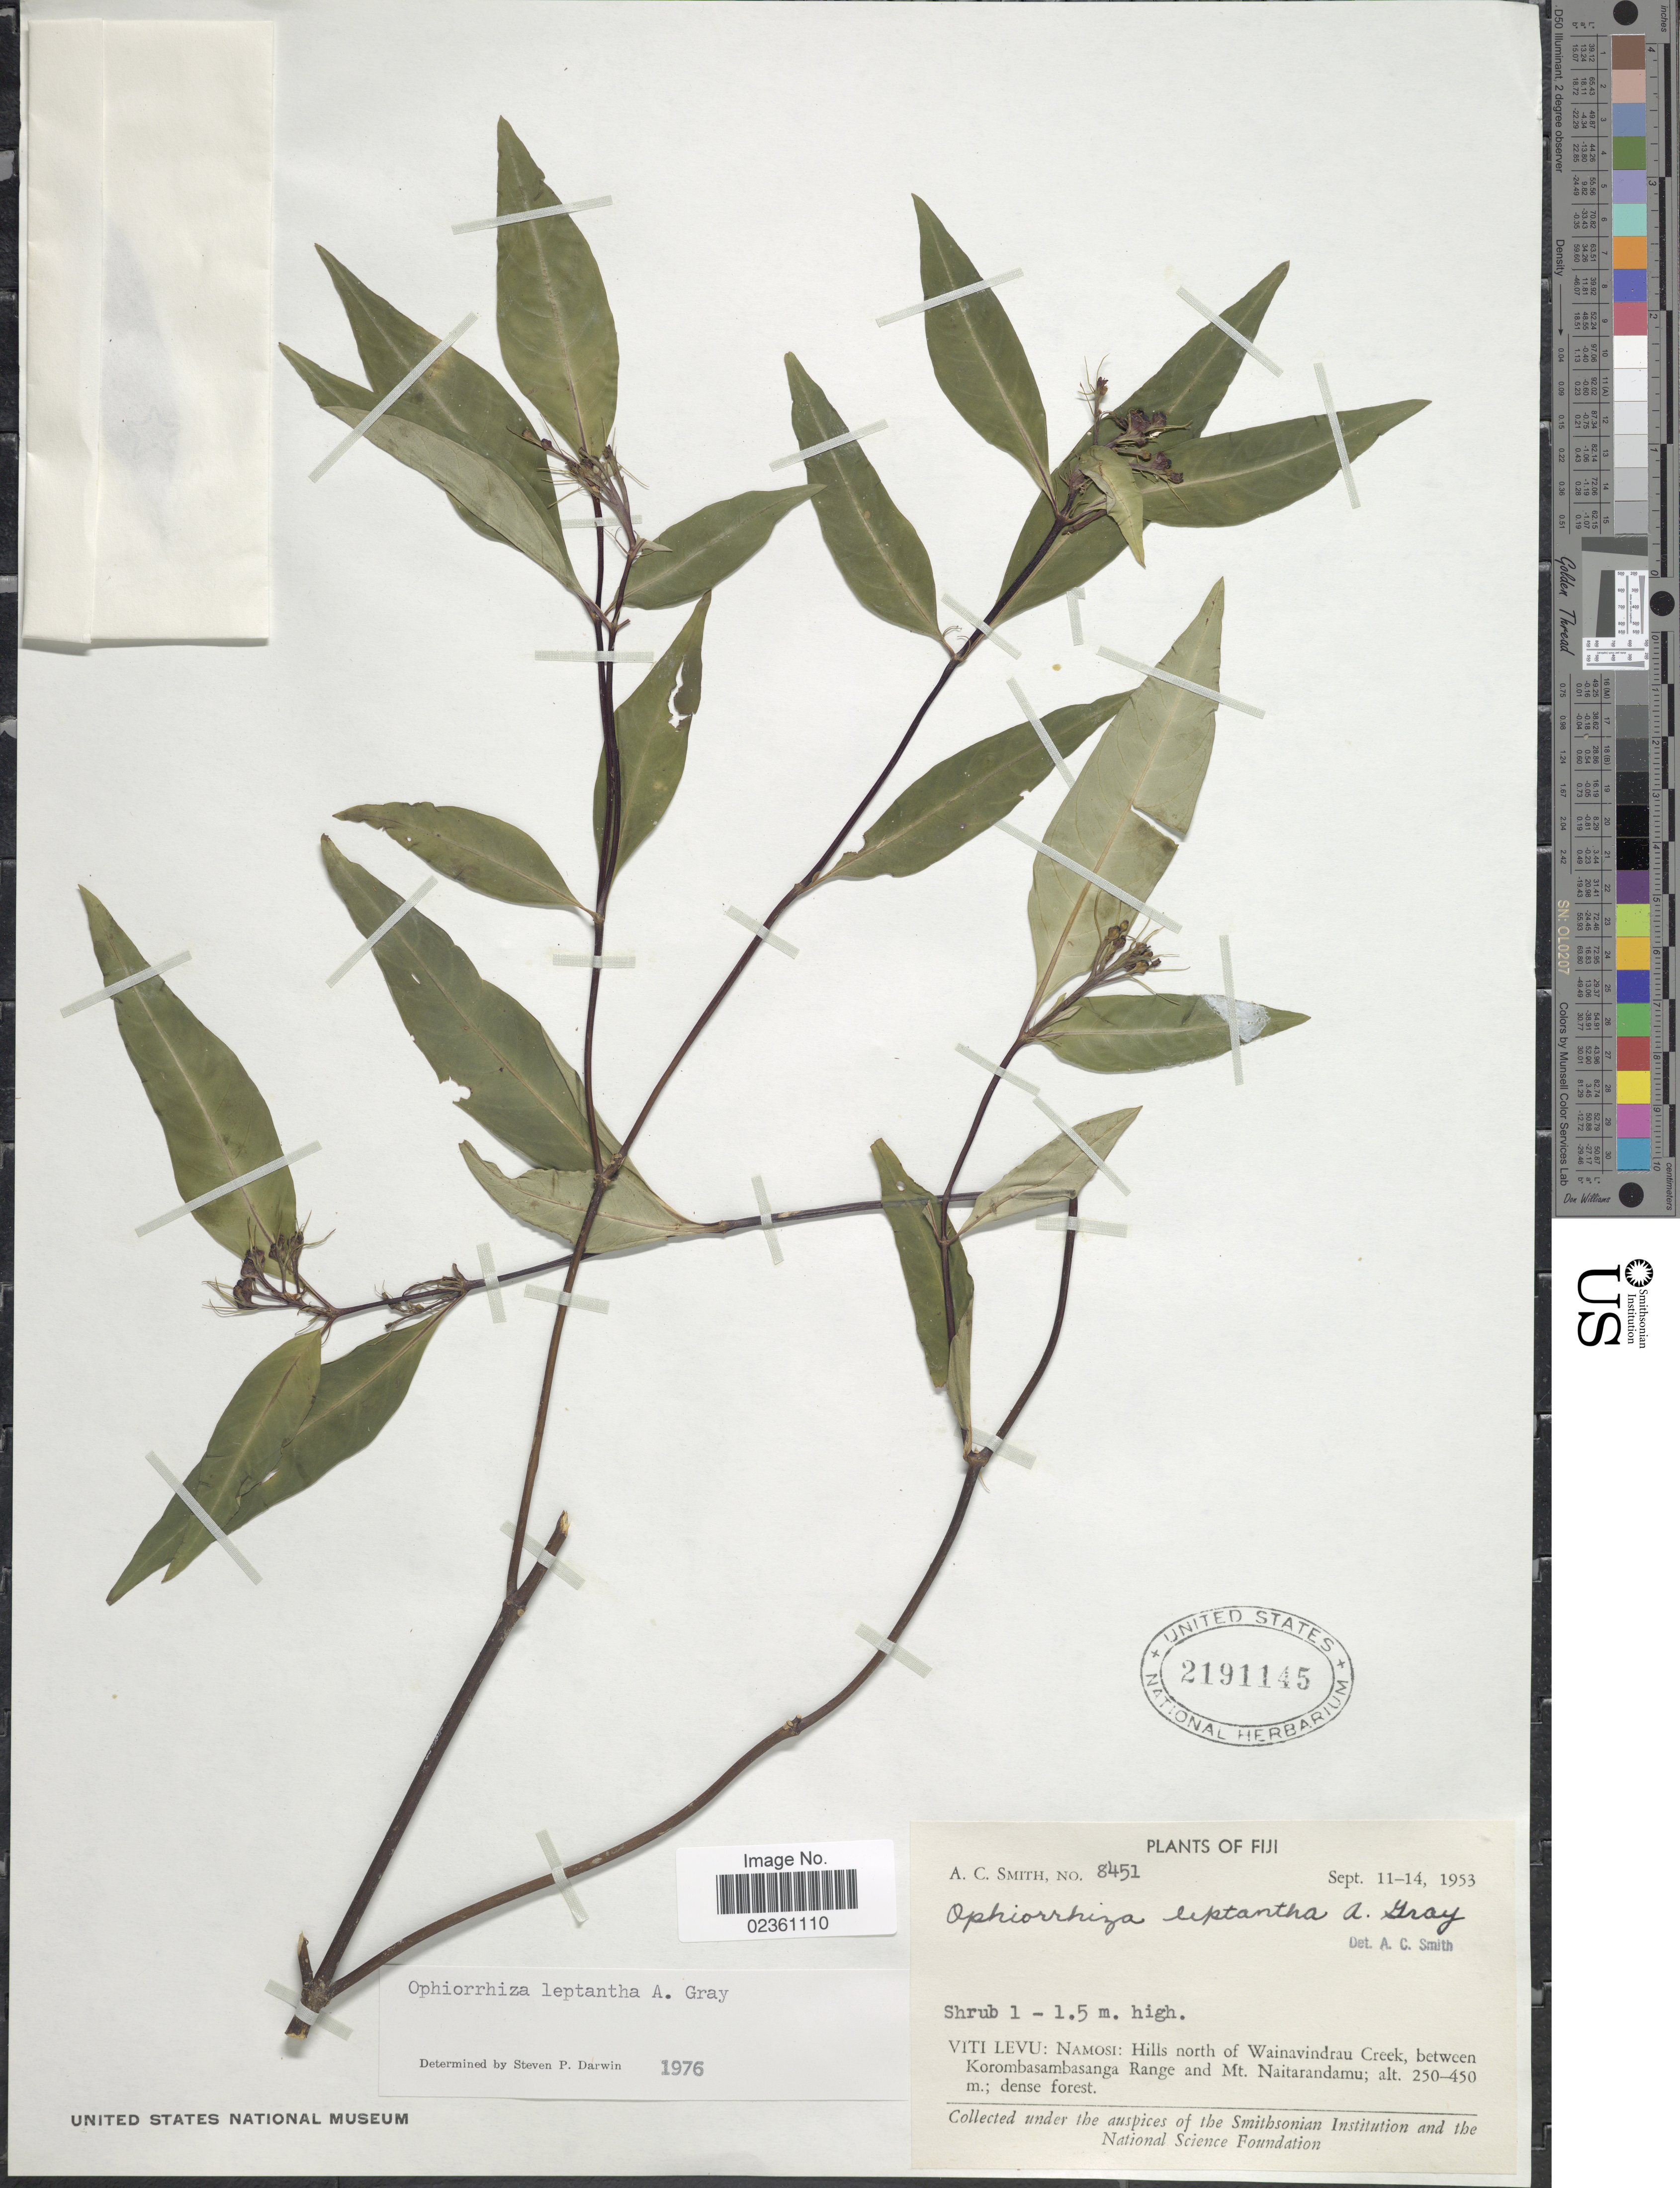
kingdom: Plantae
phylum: Tracheophyta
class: Magnoliopsida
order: Gentianales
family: Rubiaceae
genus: Ophiorrhiza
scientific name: Ophiorrhiza leptantha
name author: A. Gray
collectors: A. C. Smith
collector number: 8451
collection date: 1953-09-11/1953-09-14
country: Fiji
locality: Viti Levu: Namosi: Hills north of Wainavindrau Creek, between Korombasambasanga Range and Mt Naitarandamu; dense forest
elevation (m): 250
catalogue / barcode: US 2191145